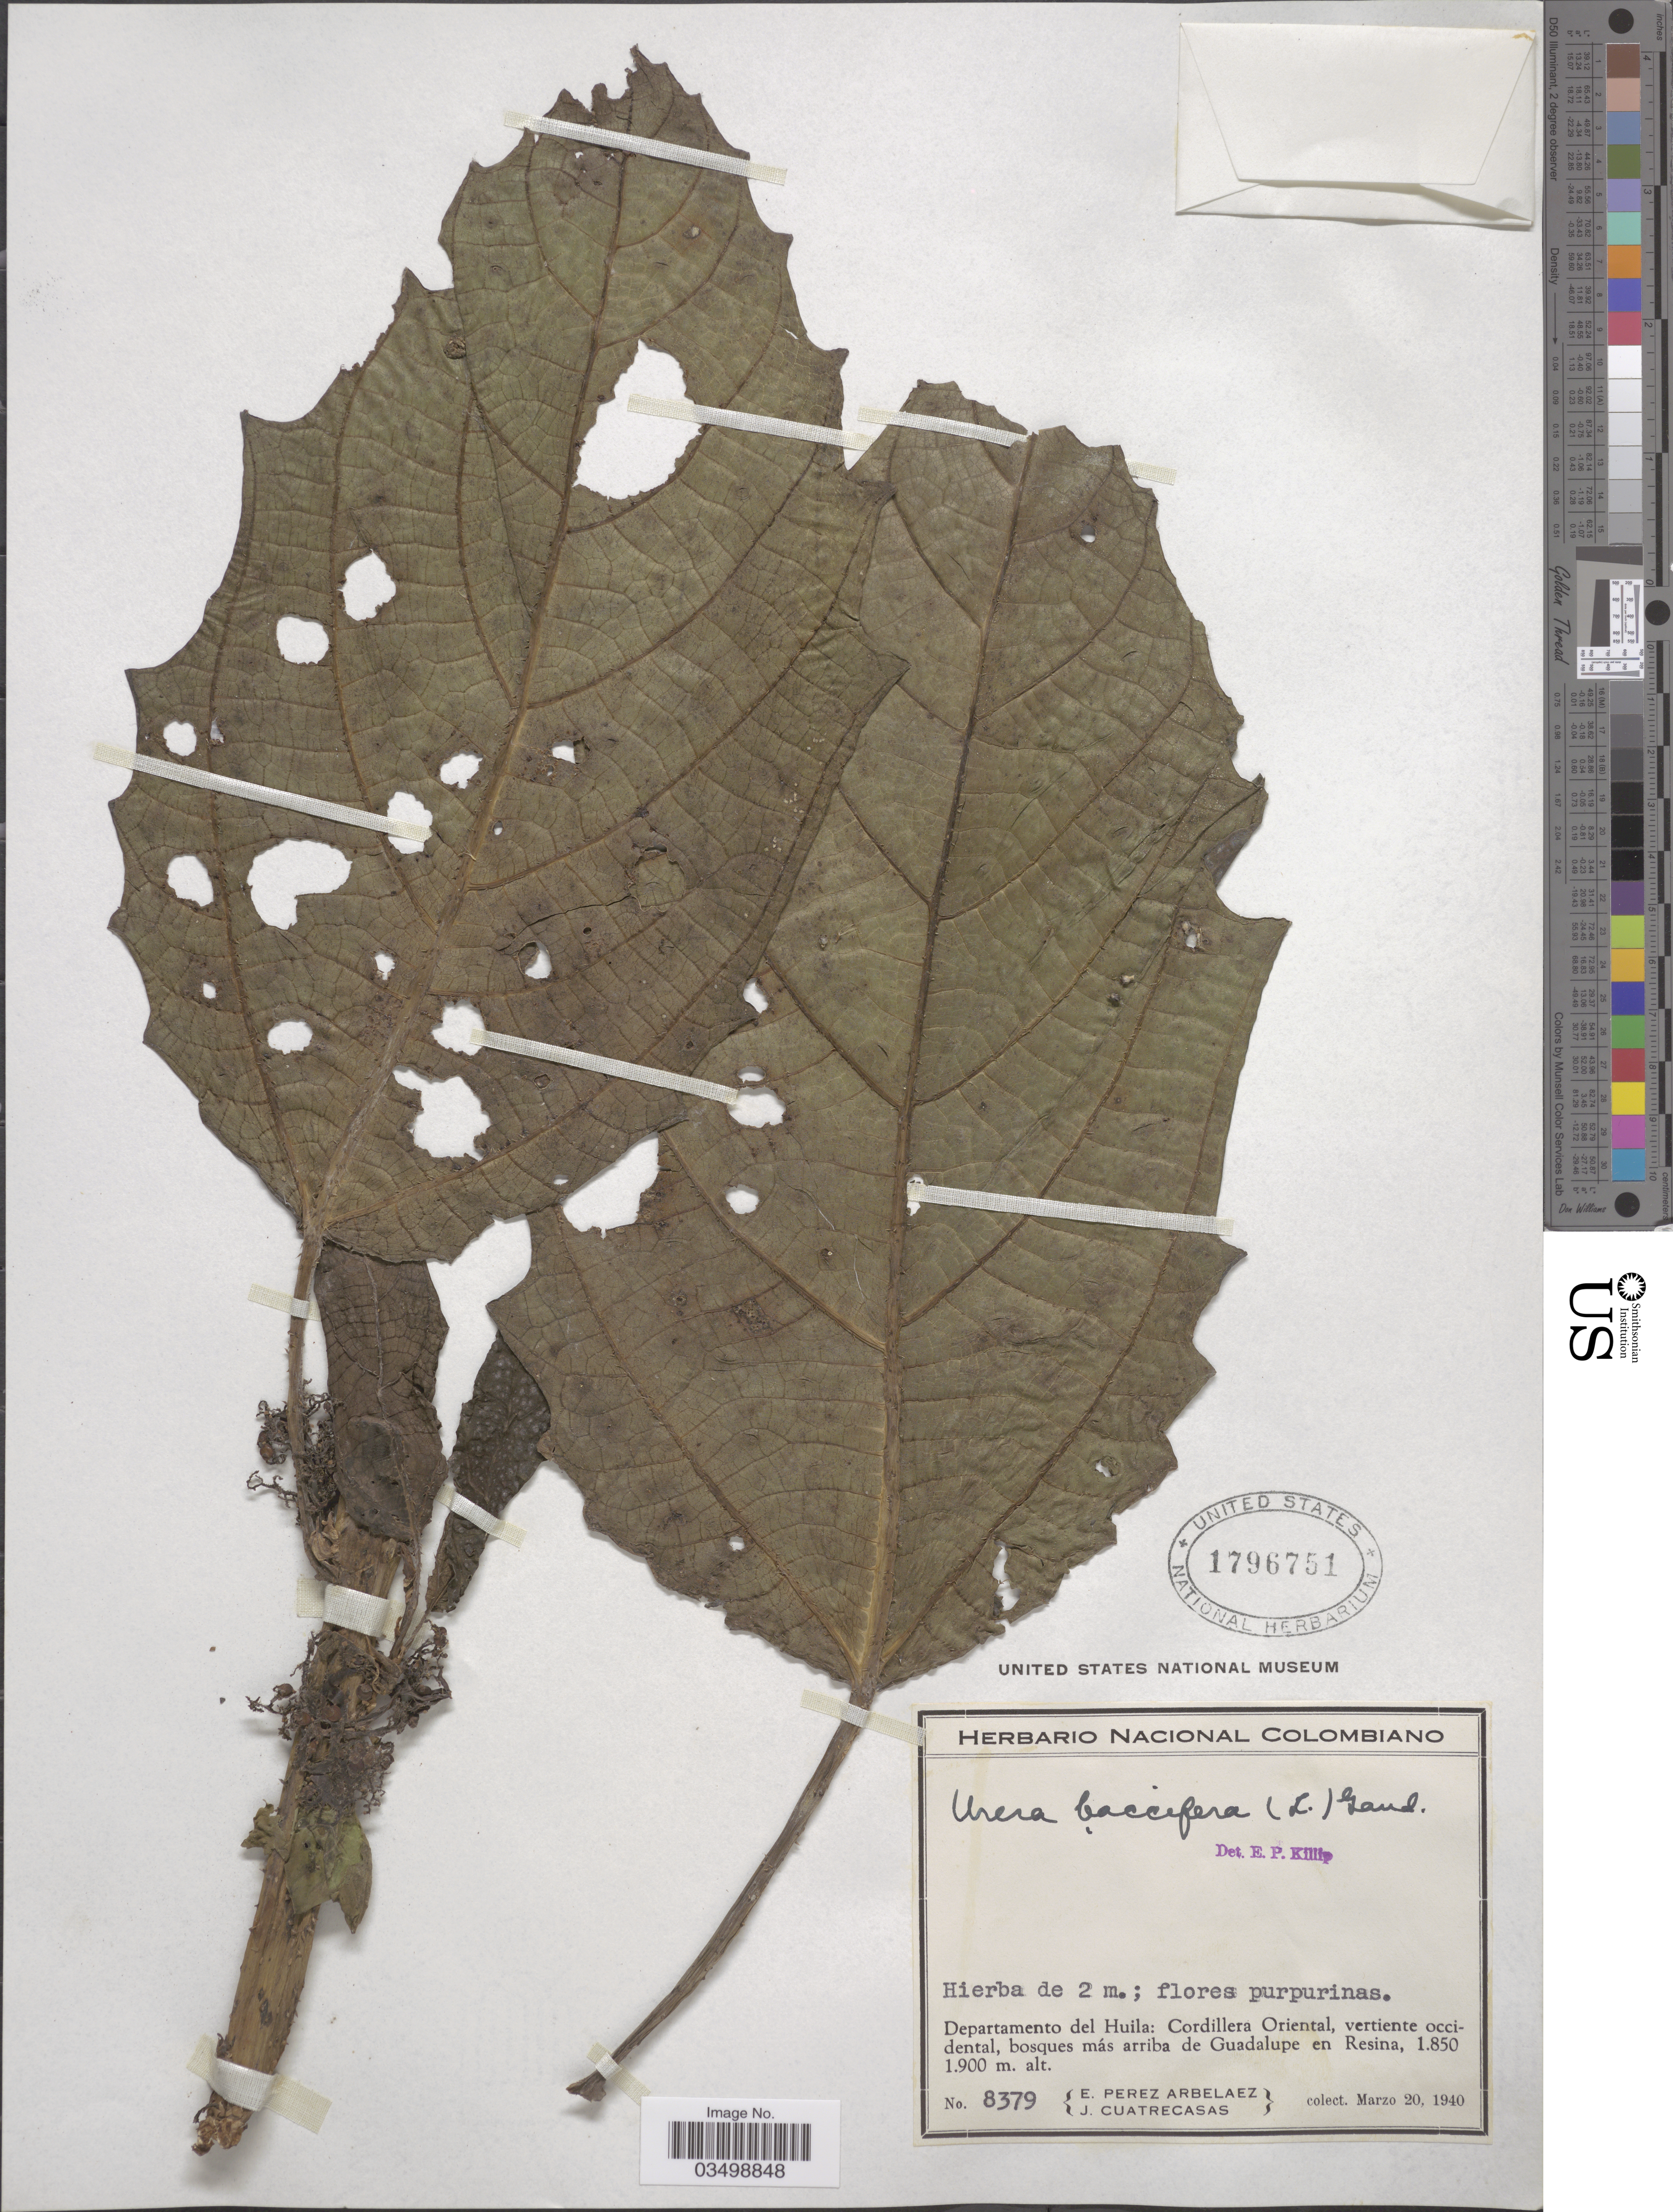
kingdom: Plantae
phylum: Tracheophyta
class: Magnoliopsida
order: Rosales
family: Urticaceae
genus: Urera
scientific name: Urera baccifera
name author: (L.) Gaudich. ex Wedd.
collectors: E. Pérez Arbeláez & J. Cuatrecasas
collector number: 8379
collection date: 1940-03-20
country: Colombia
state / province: Huila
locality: Departamento del Huila: Cordillera Oriental, vertiente occiental, bosques más arriba de Guadalupe en Resina.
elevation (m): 1850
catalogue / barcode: US 1796751